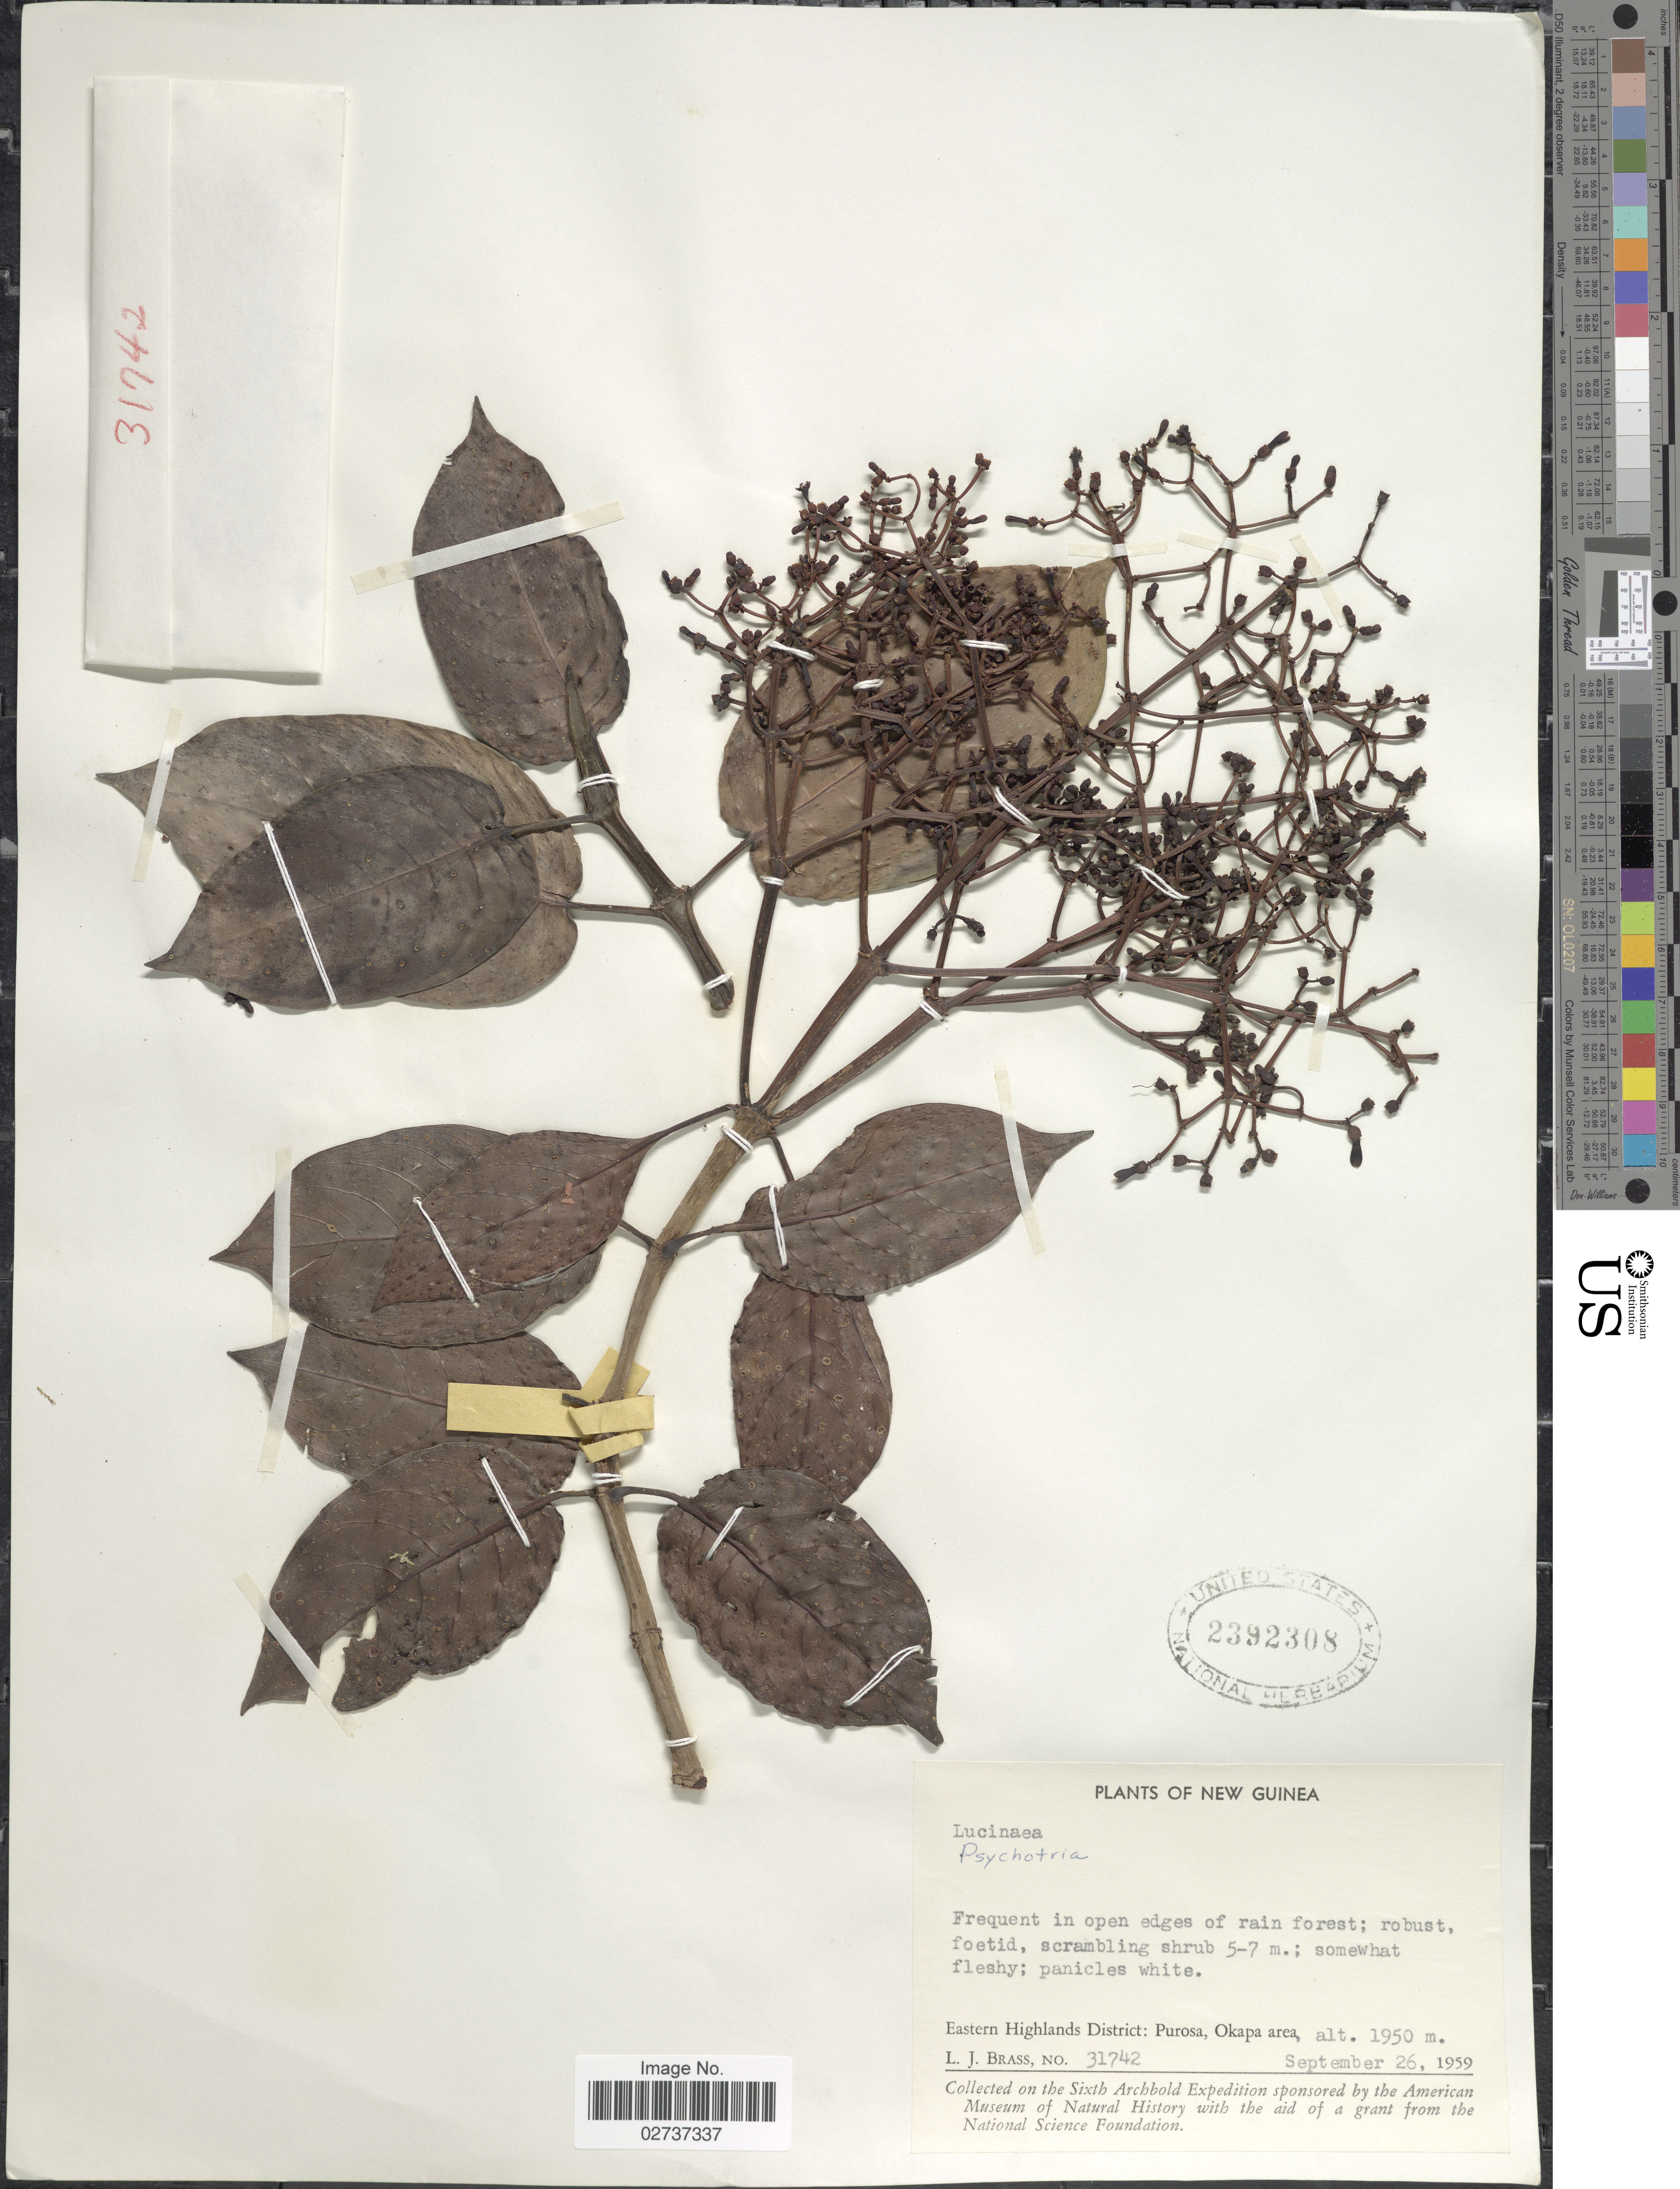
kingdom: Plantae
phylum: Tracheophyta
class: Magnoliopsida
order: Gentianales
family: Rubiaceae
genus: Psychotria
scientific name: Psychotria sp.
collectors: L. J. Brass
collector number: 31742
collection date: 1959-09-26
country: Papua New Guinea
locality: New Guinea. Eastern Highlands District: Purosa, Okapa area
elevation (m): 1950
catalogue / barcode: US 2392308